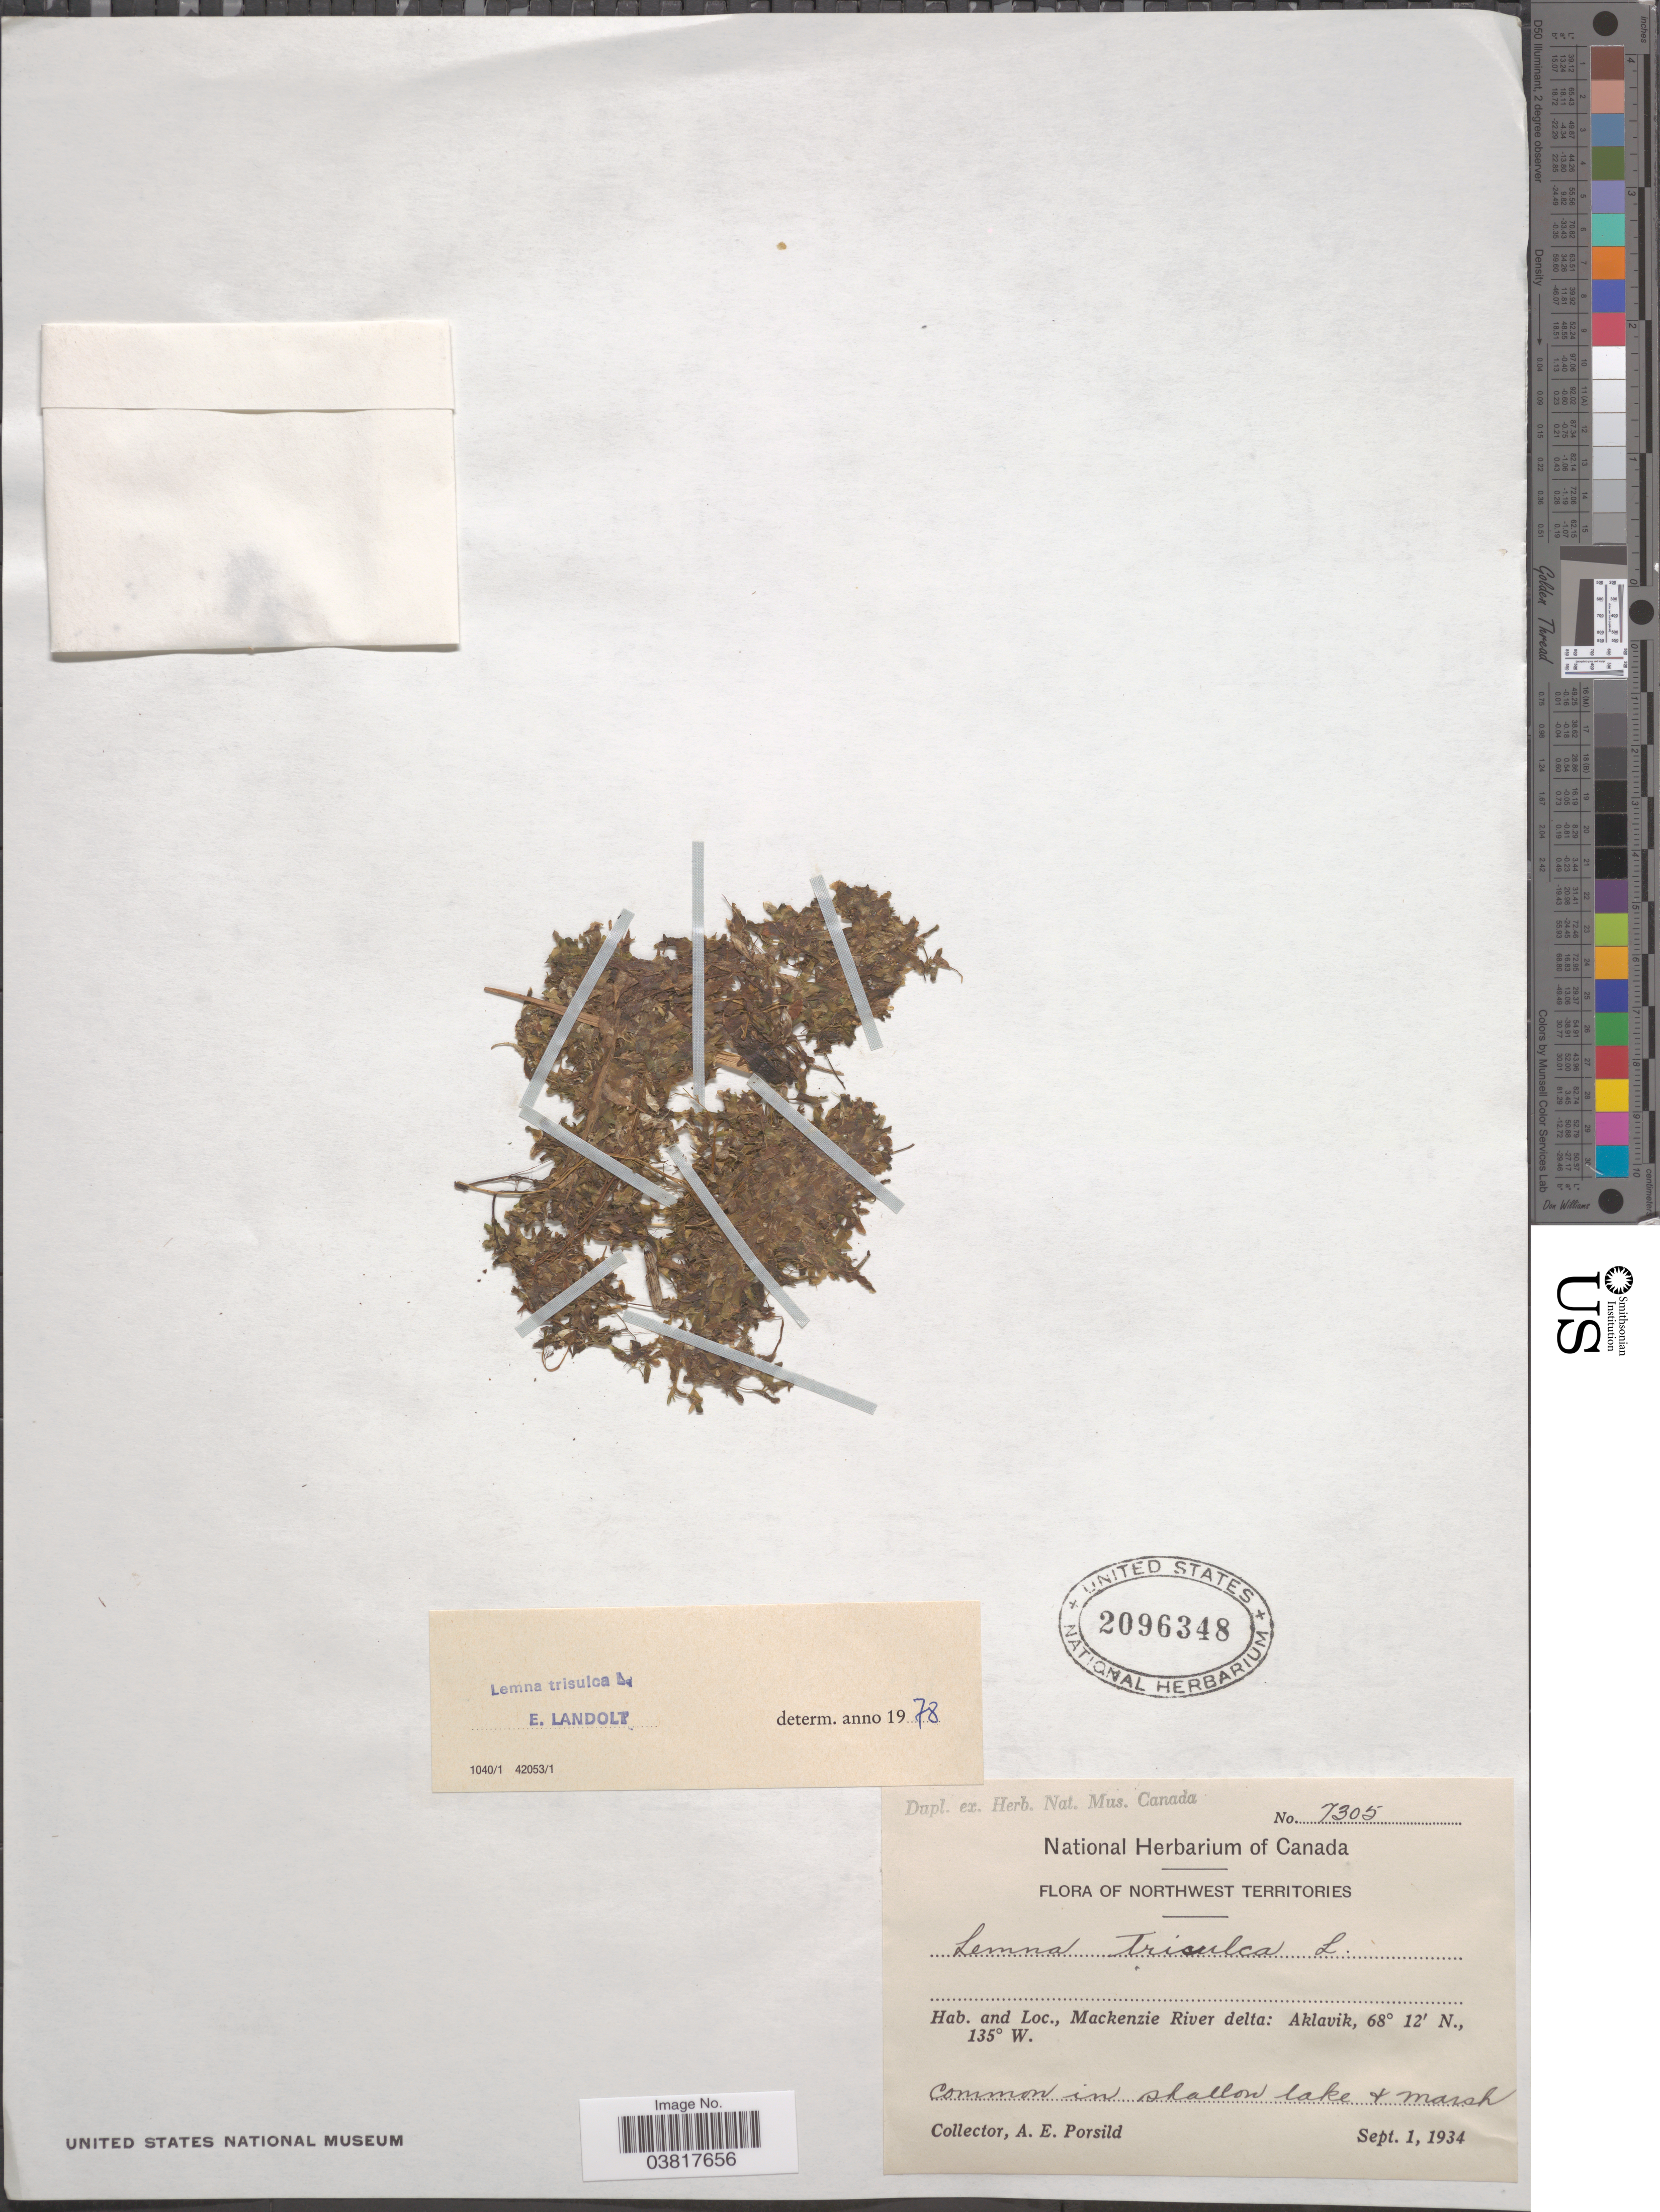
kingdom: Plantae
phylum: Tracheophyta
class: Liliopsida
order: Alismatales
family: Araceae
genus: Lemna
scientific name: Lemna trisulca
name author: L.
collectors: A. E. Porsild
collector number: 7305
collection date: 1934-09-01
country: Canada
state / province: Northwest Territories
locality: Mackenzie River delta: Aklavik. In shallow lake & marsh.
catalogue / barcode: US 2096348